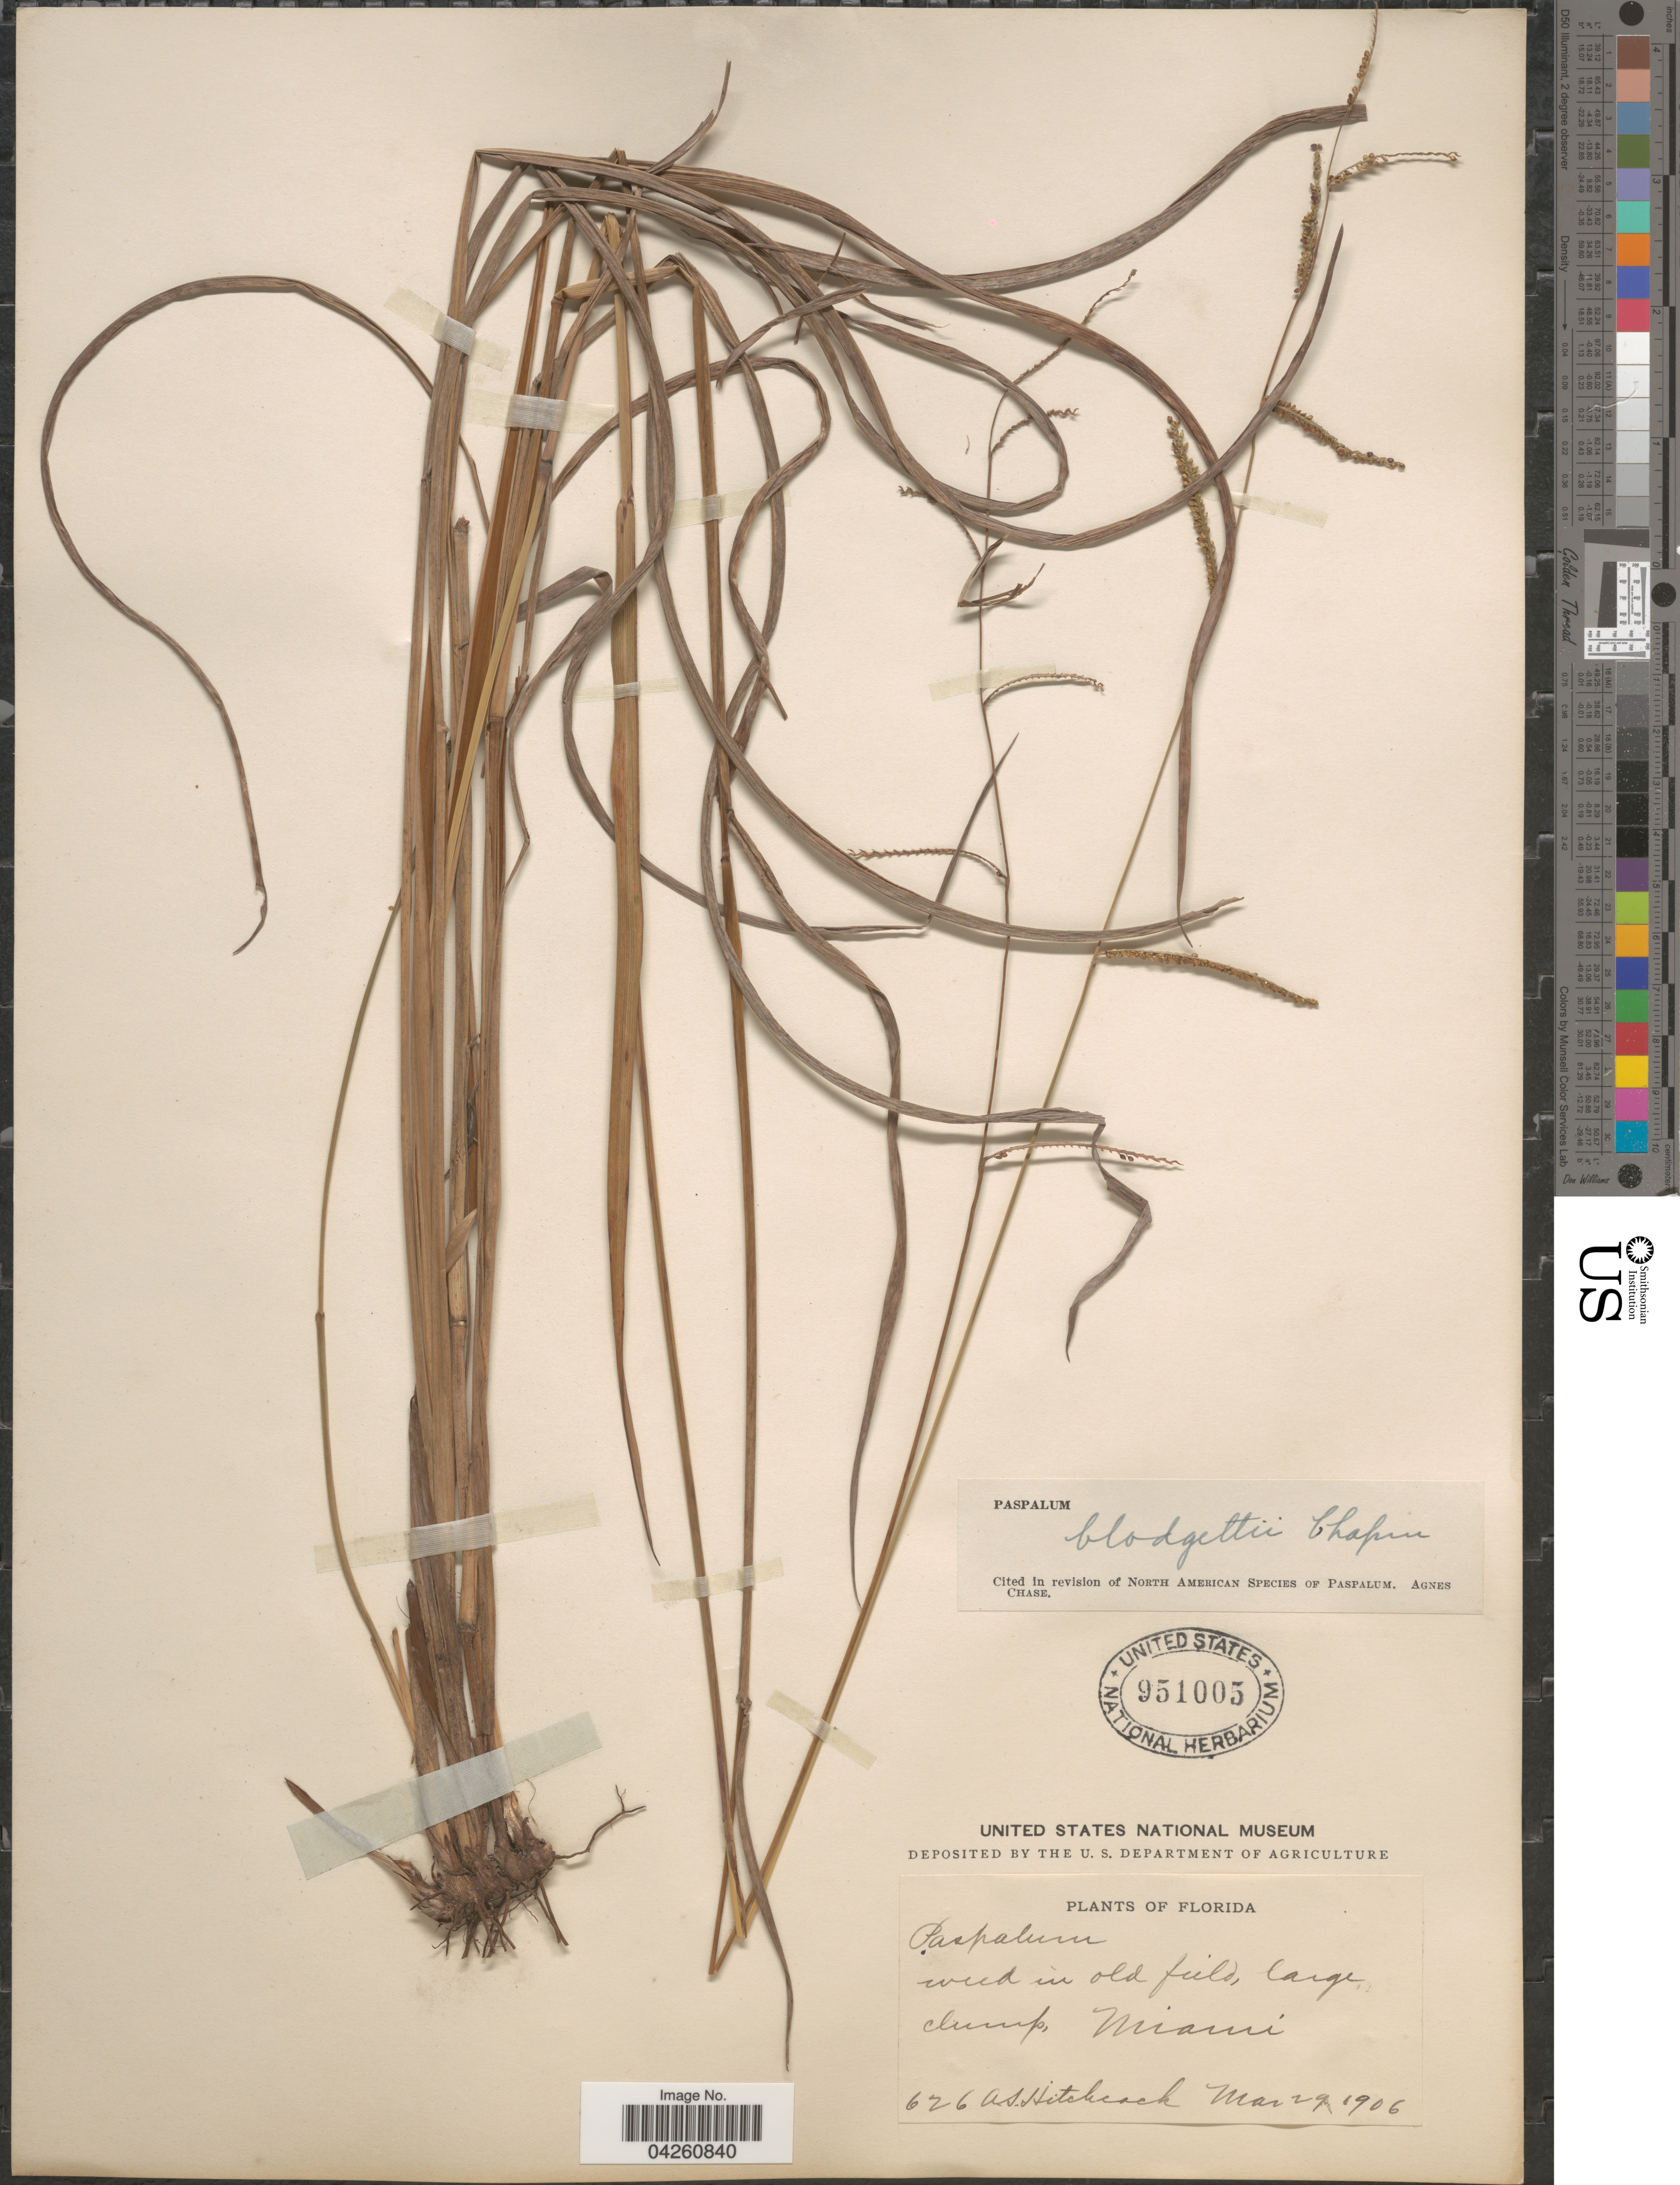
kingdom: Plantae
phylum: Tracheophyta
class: Liliopsida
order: Poales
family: Poaceae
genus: Paspalum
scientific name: Paspalum blodgettii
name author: Chapm.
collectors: A. S. Hitchcock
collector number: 626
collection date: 1906-03-29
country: United States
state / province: Florida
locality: In old field, large clum, Miami.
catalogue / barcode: US 951005